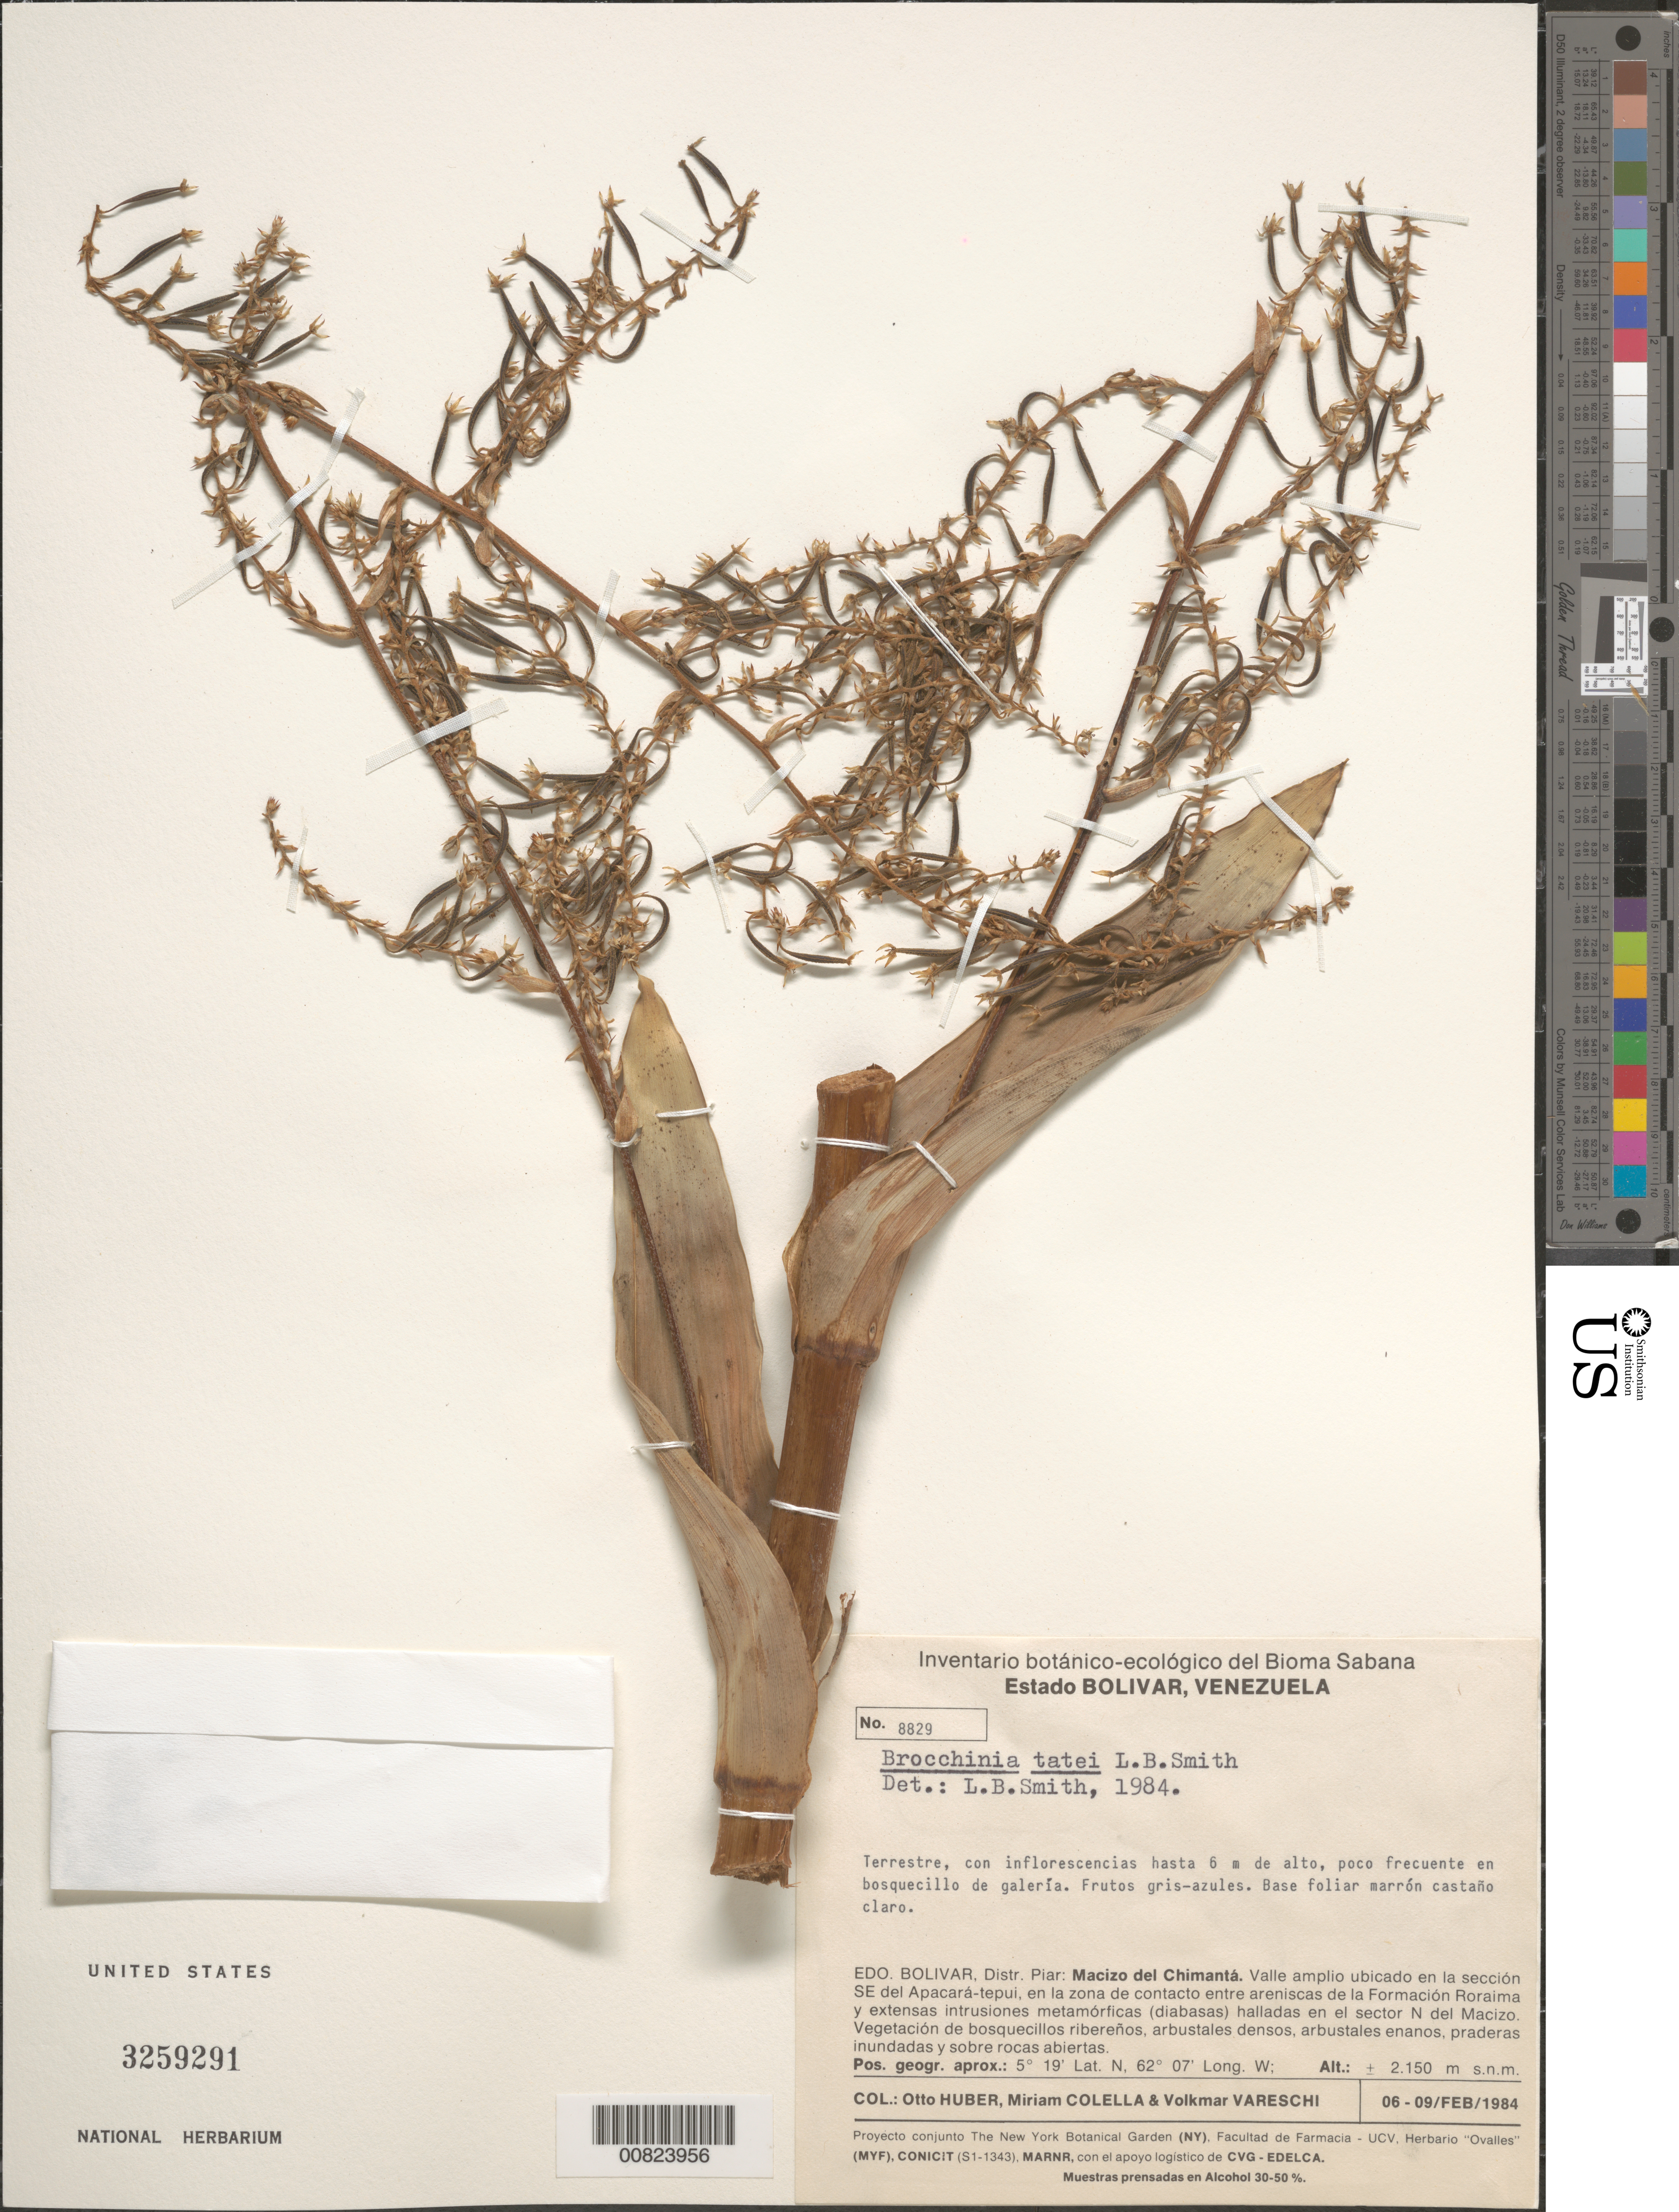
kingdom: Plantae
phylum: Tracheophyta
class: Liliopsida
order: Poales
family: Bromeliaceae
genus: Brocchinia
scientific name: Brocchinia tatei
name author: L.B. Sm.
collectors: O. Huber, M. Colella & V. Vareschi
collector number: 8829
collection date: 1984-02-06/1984-02-09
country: Venezuela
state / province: Bolivar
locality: Distr. Piar: Macizo del Chimantá. Valle amplio ubicado en la sección SE del Apacará-tepui, en la zona de contacto entre areniscas de la Formación Roraima y extensas intrusiones metamórficas (diabasas) halladas en el sector N del Macizo.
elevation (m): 2150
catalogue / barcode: US 3259291